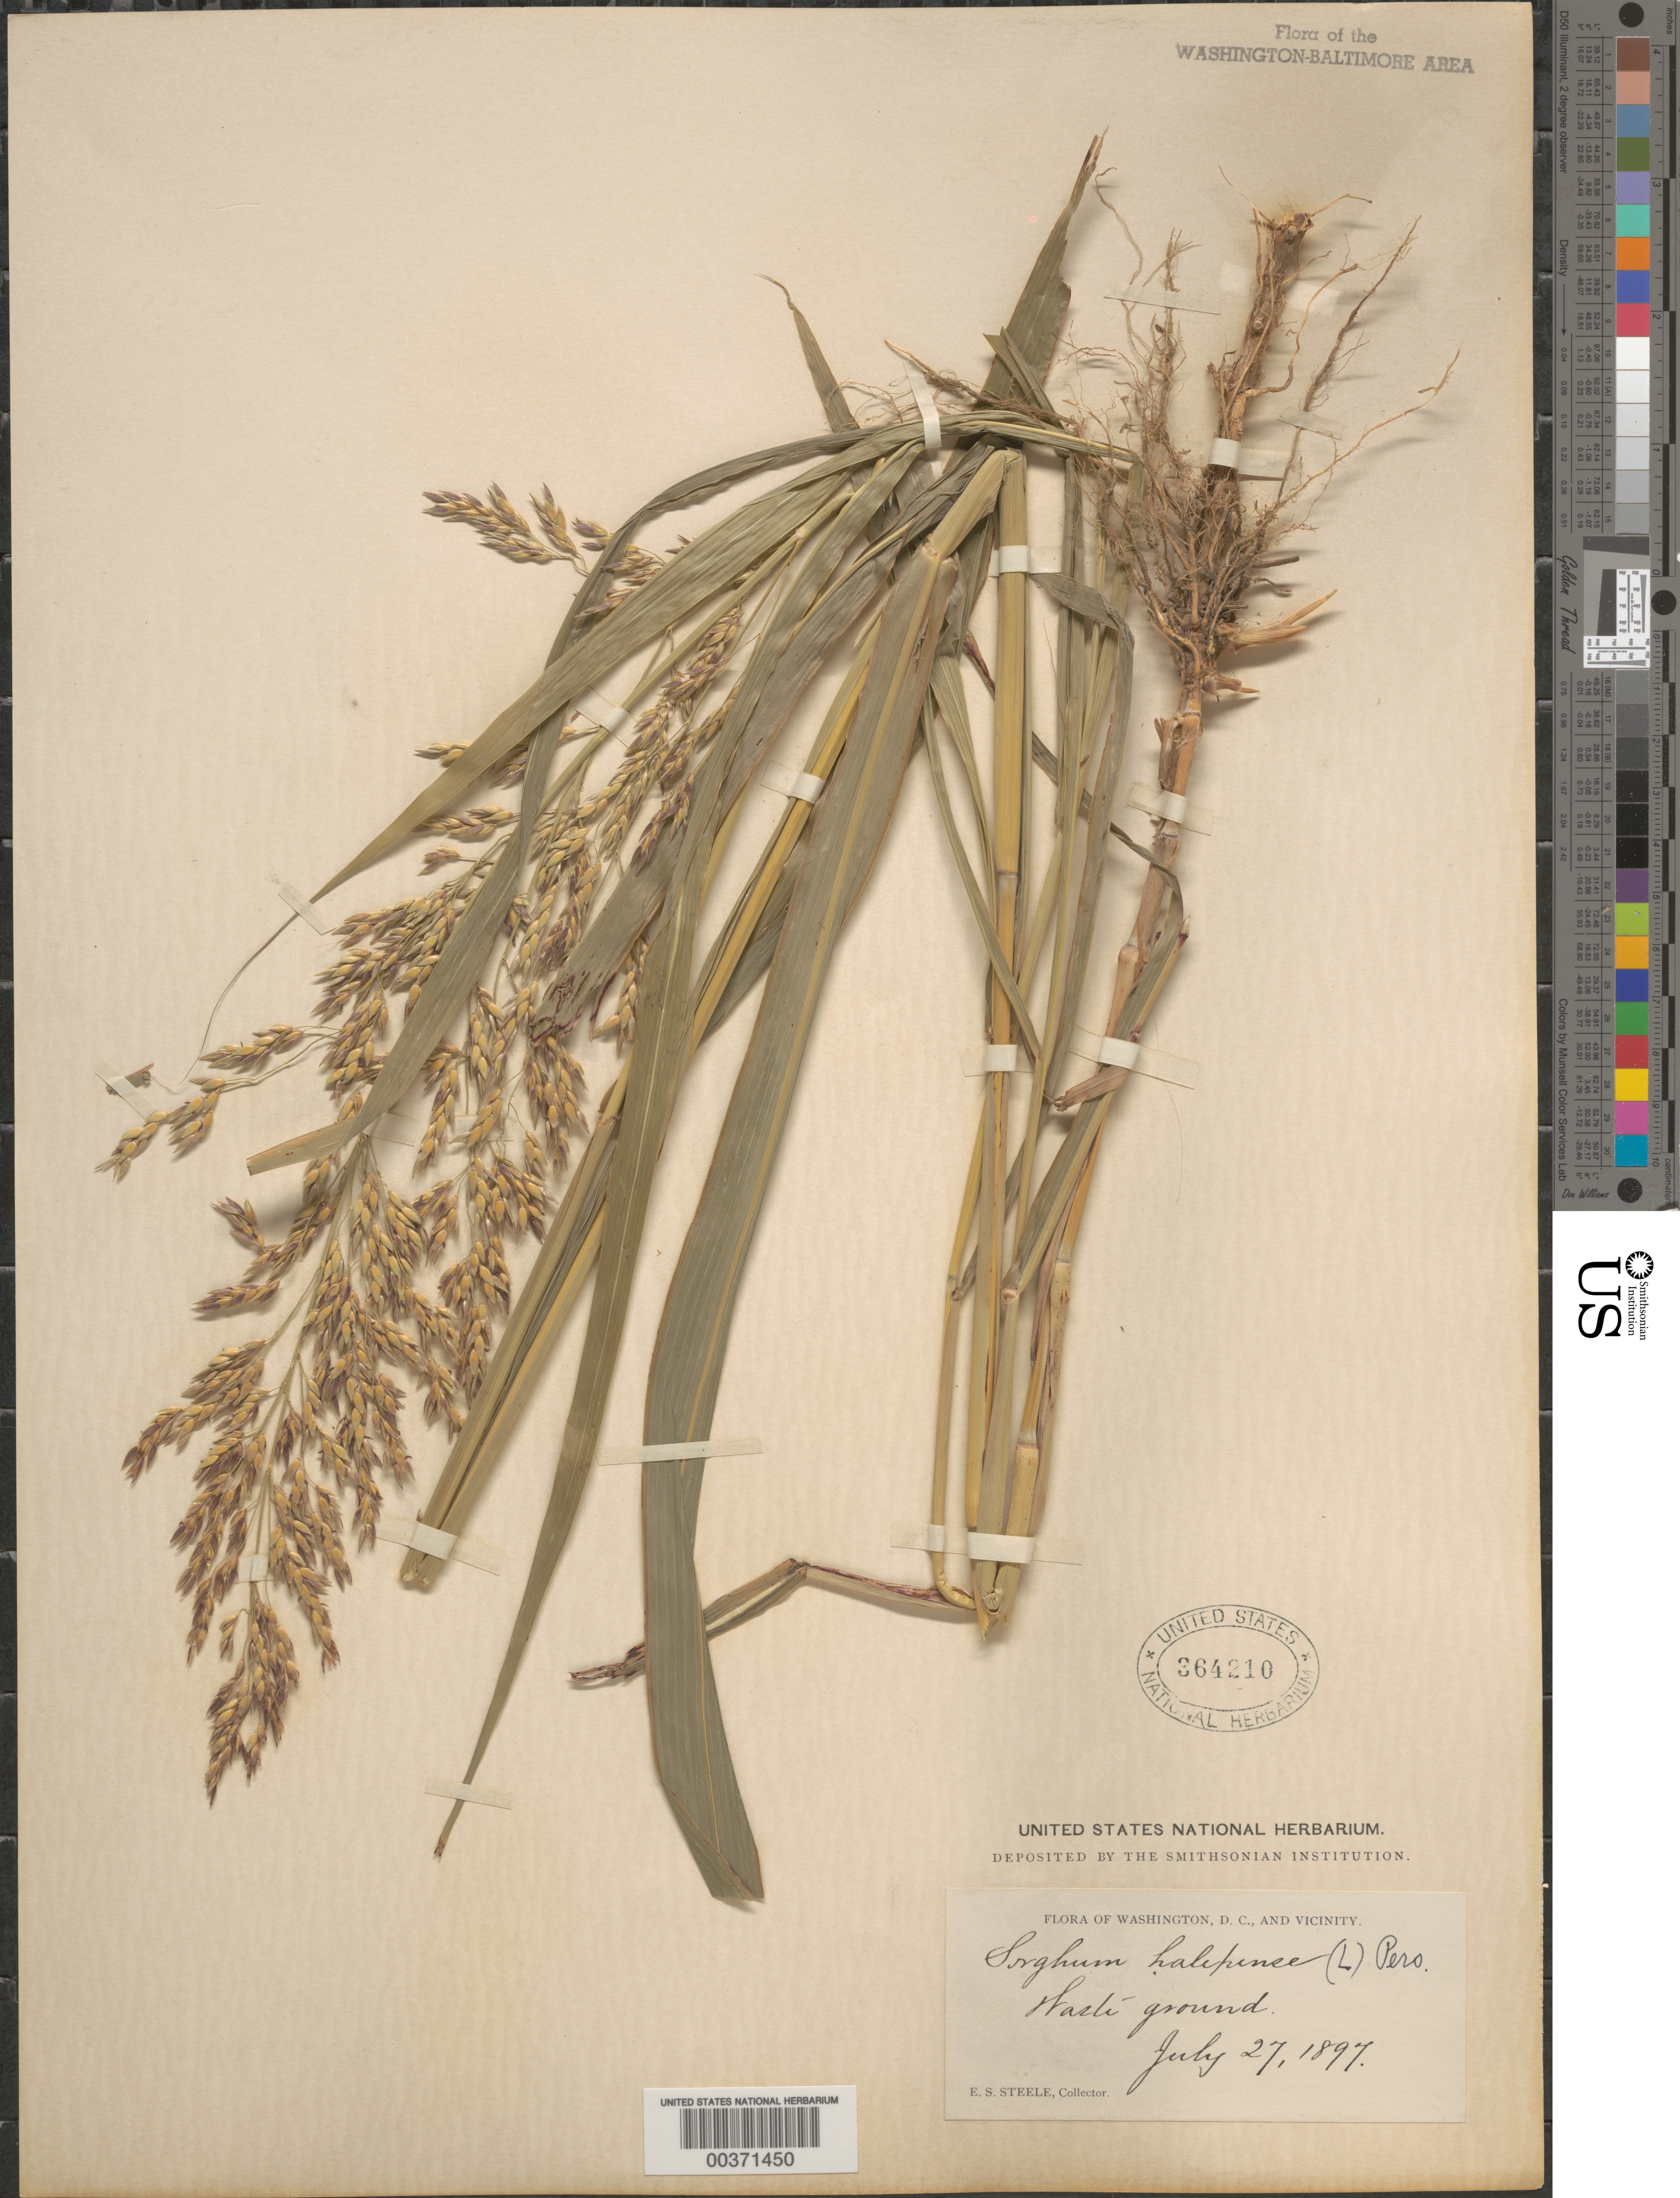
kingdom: Plantae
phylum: Tracheophyta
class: Liliopsida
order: Poales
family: Poaceae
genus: Sorghum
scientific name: Sorghum halepense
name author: (L.) Pers.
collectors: E. Steele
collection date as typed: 27 Jul 1897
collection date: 1897-07-27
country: United States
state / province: District of Columbia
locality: Vicinity of Washington, DC.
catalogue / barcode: US 364210